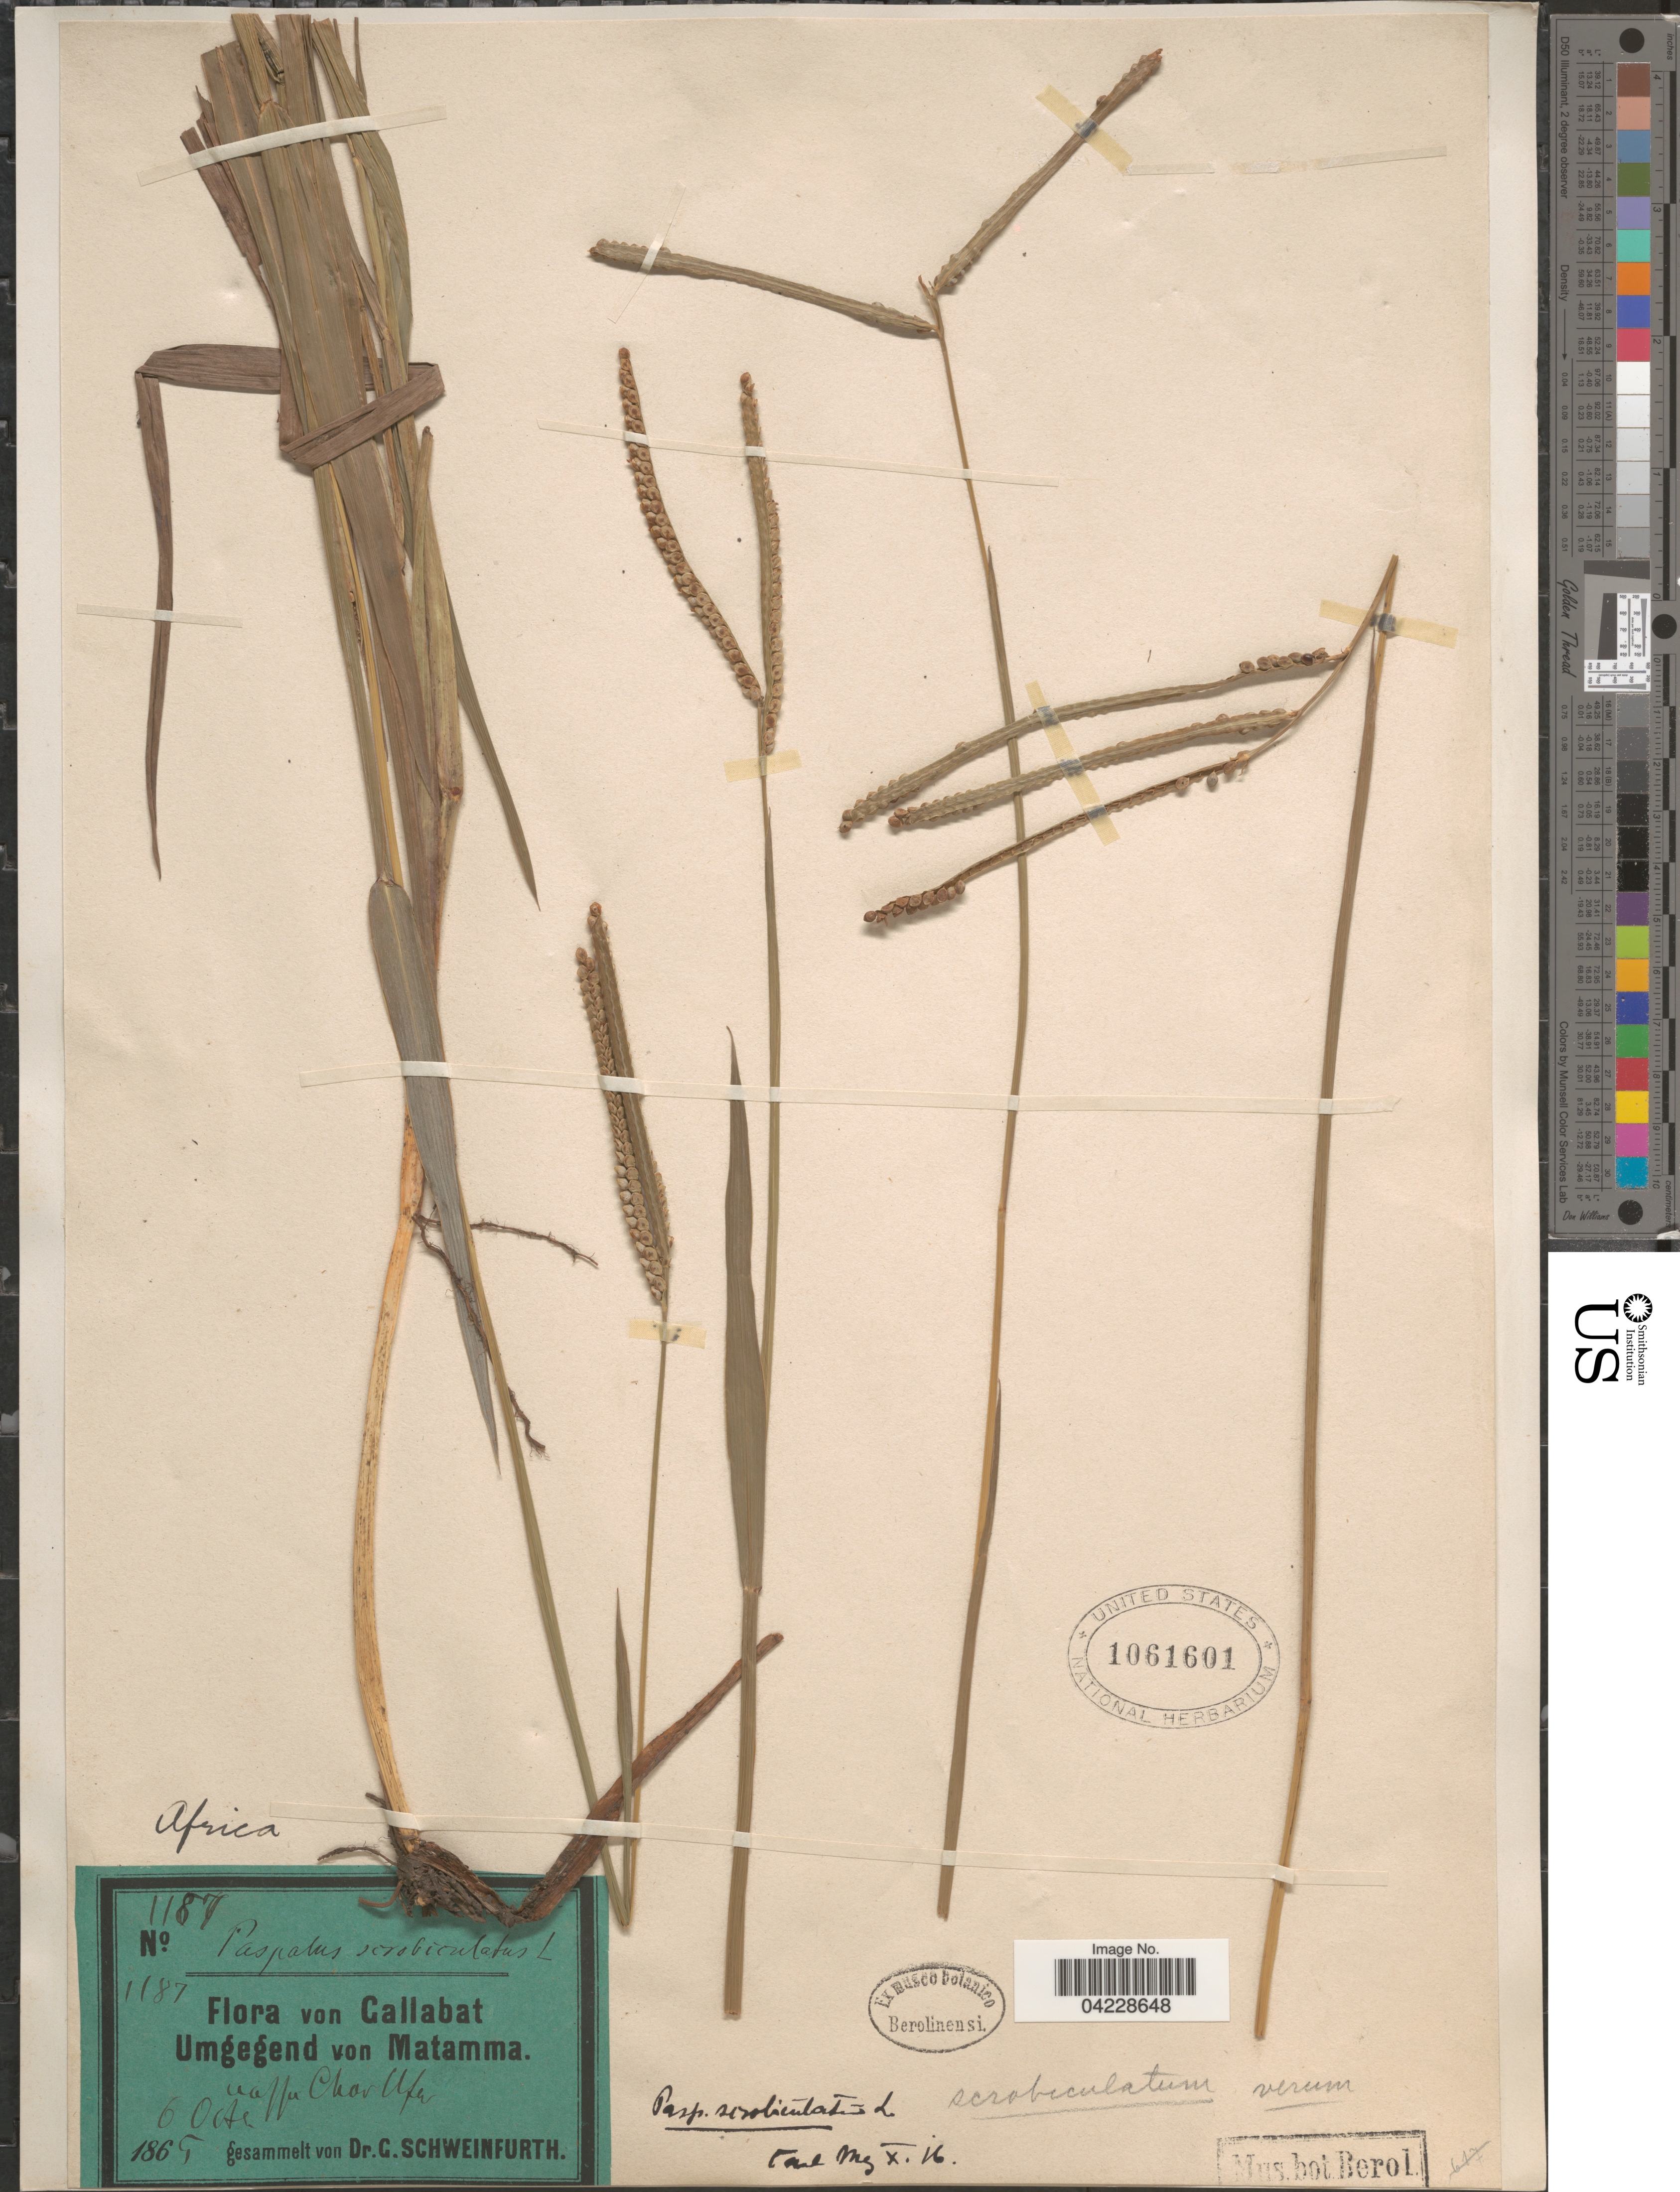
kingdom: Plantae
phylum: Tracheophyta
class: Liliopsida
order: Poales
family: Poaceae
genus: Paspalum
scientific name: Paspalum scrobiculatum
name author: L.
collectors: G. A. Schweinfurth (herbarium)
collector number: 1187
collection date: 1865-10-06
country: Sudan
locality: Africa. Gallabat. Umgegend von Matamma.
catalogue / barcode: US 1061601